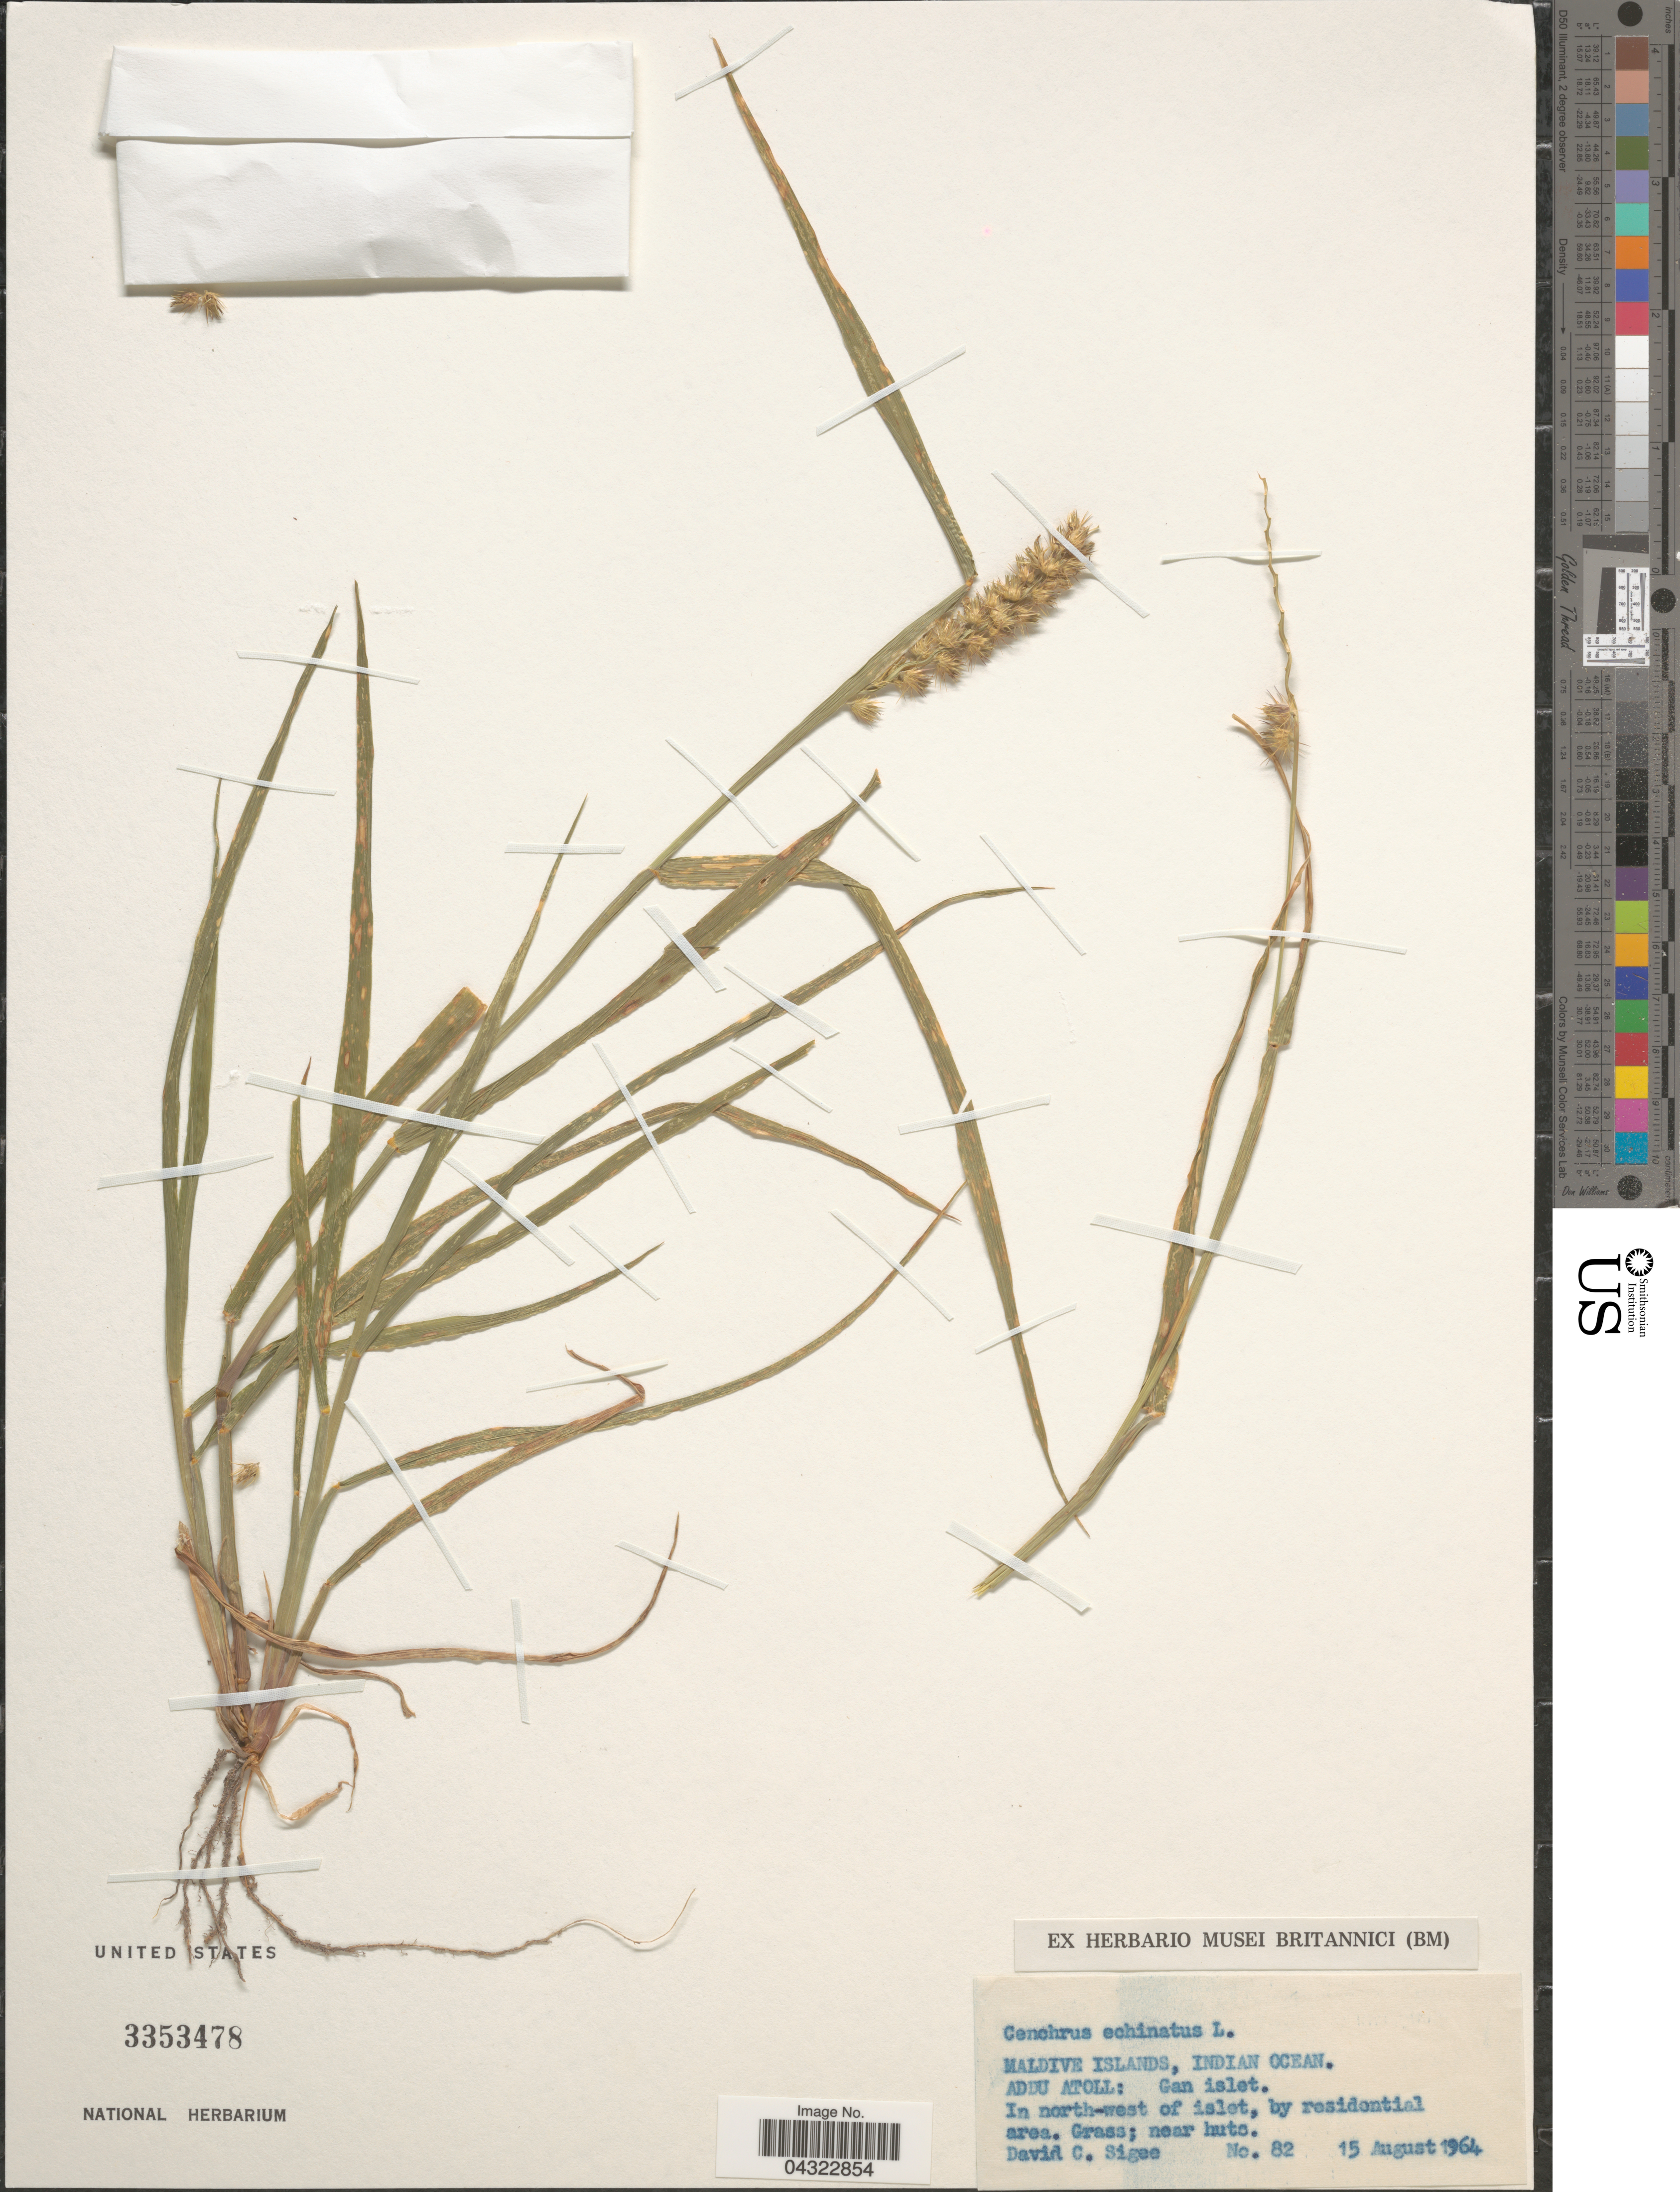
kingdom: Plantae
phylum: Tracheophyta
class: Liliopsida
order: Poales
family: Poaceae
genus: Cenchrus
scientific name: Cenchrus echinatus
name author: L.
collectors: D. C. Sigee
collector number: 82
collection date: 1964-08-15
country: Maldive Islands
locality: Indian Ocean. Addu Atoll: Gan islet. In north-west of islet.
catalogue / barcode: US 3353478